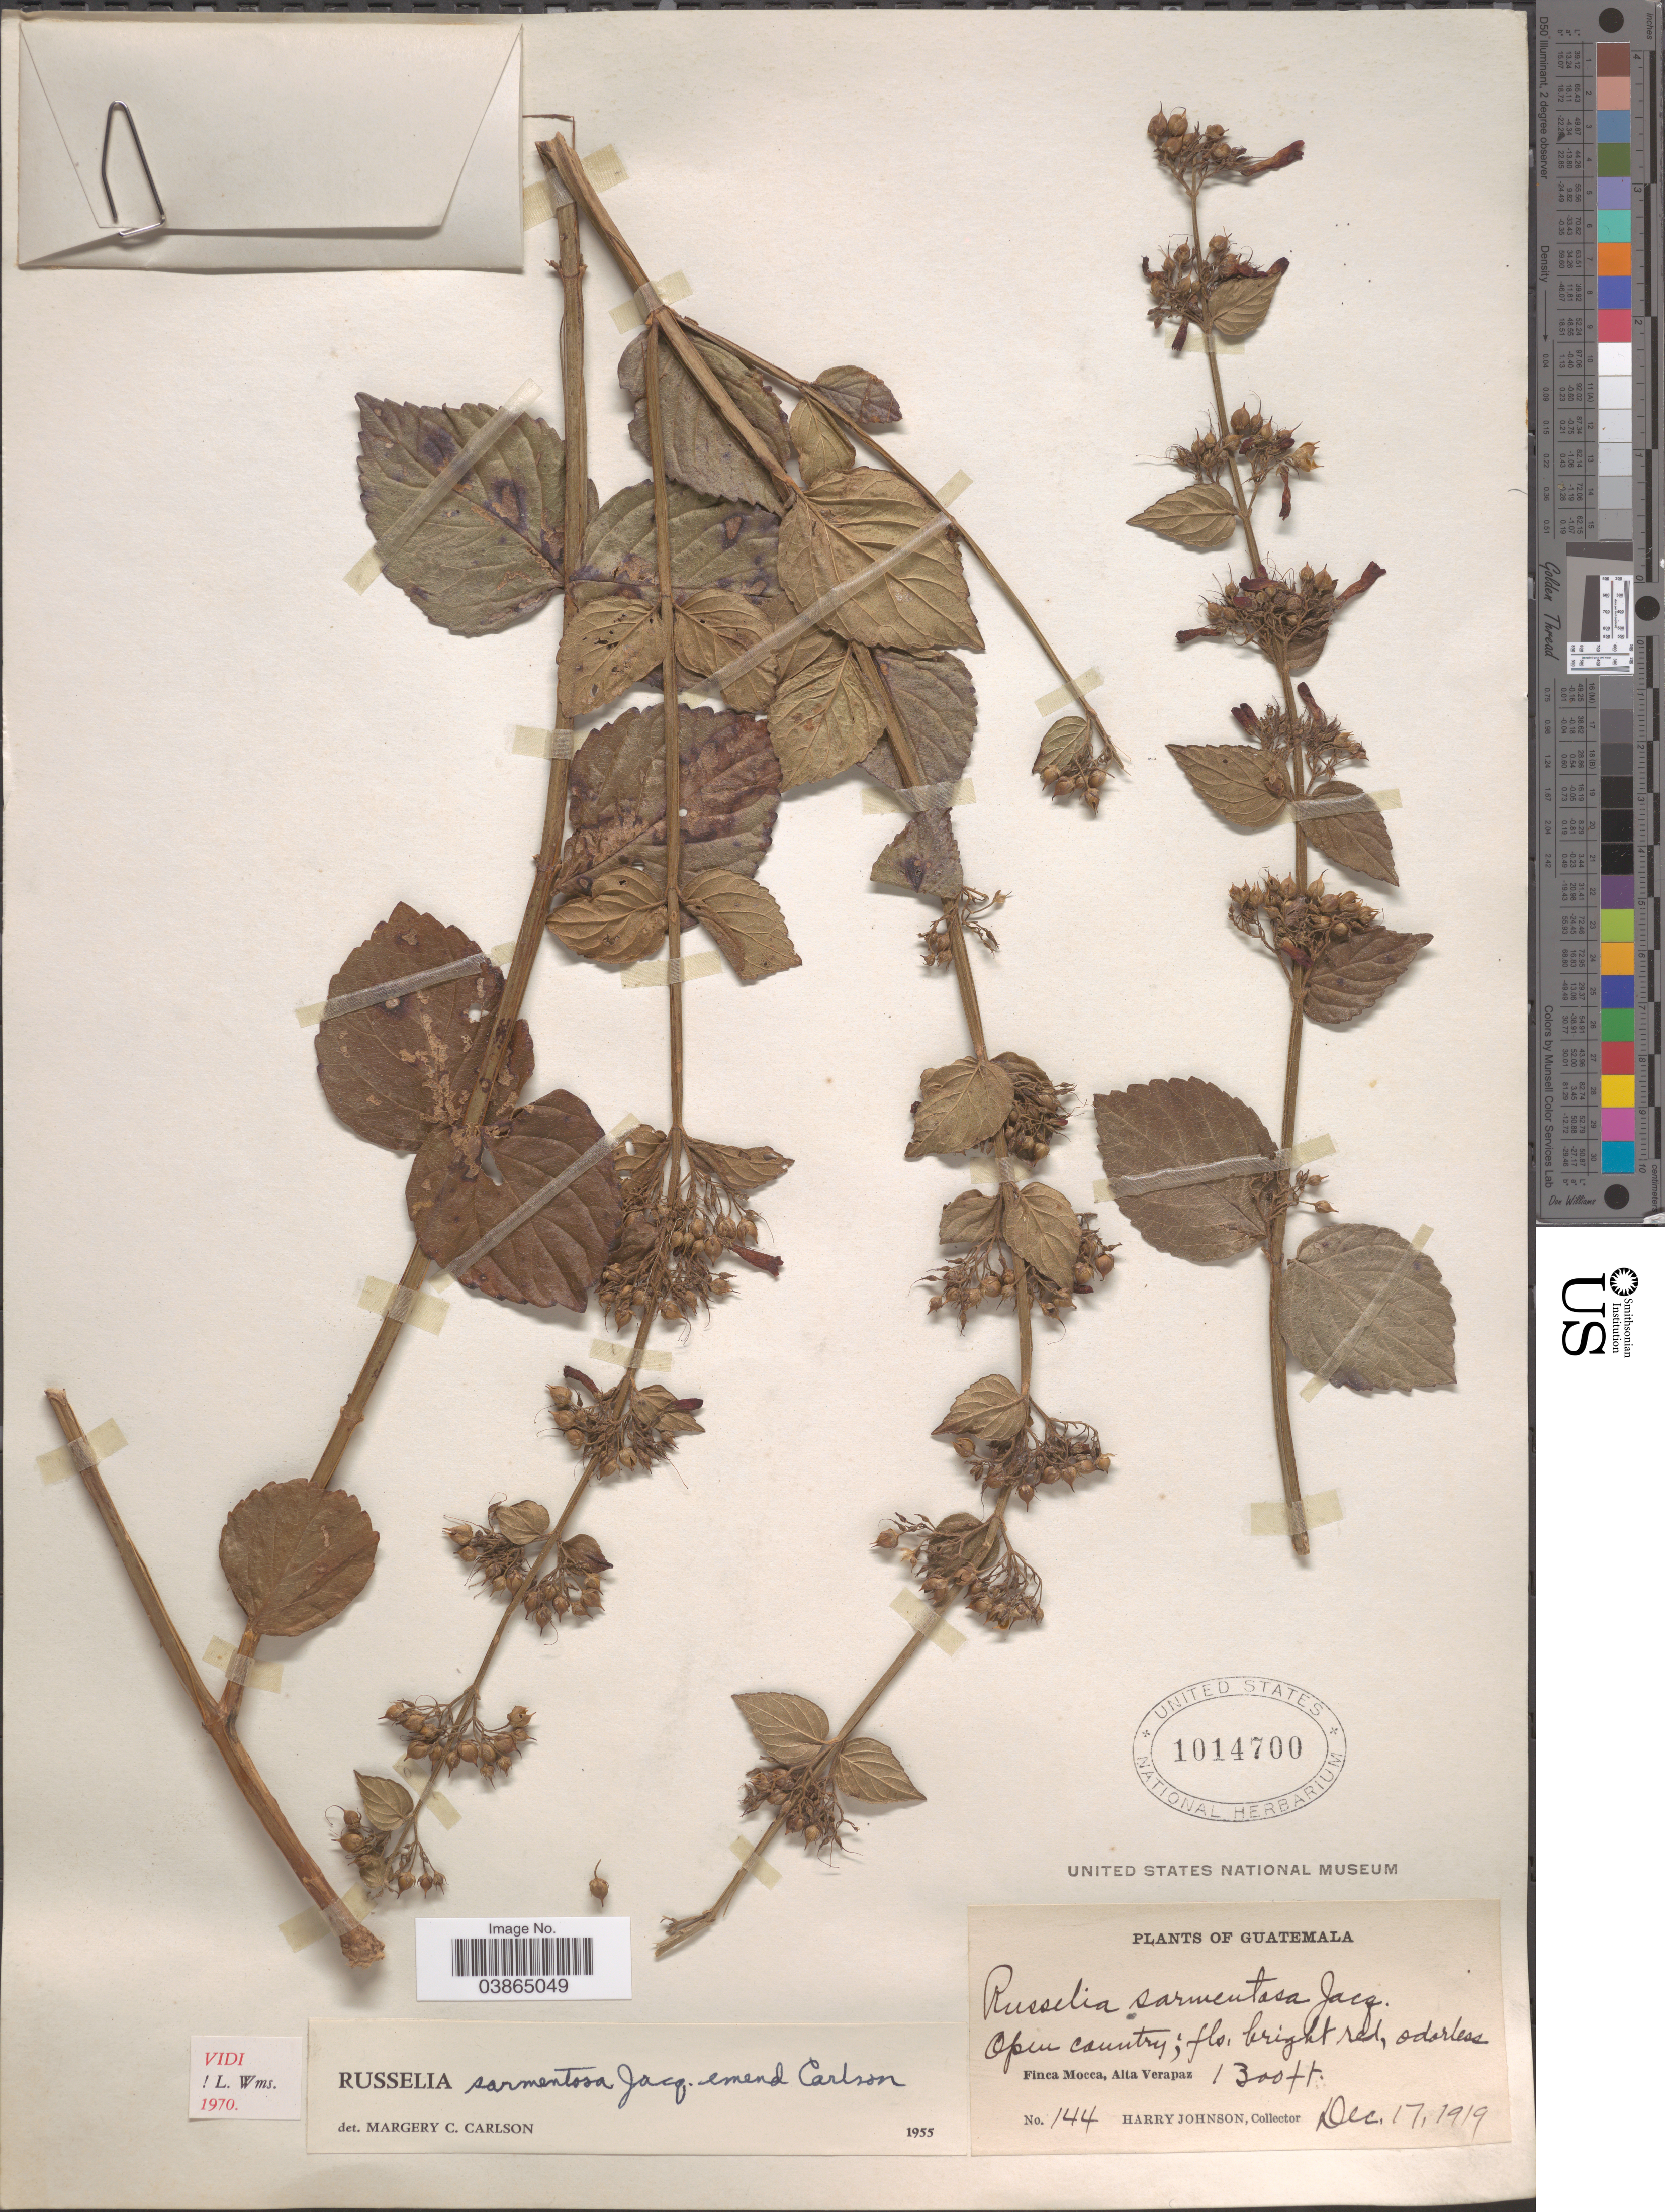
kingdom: Plantae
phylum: Tracheophyta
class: Magnoliopsida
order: Lamiales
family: Plantaginaceae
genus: Russelia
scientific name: Russelia sarmentosa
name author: Jacq.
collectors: H. Johnson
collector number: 144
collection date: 1919-12-17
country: Guatemala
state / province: Alta Verapaz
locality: Finca Mocca.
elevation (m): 396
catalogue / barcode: US 1014700